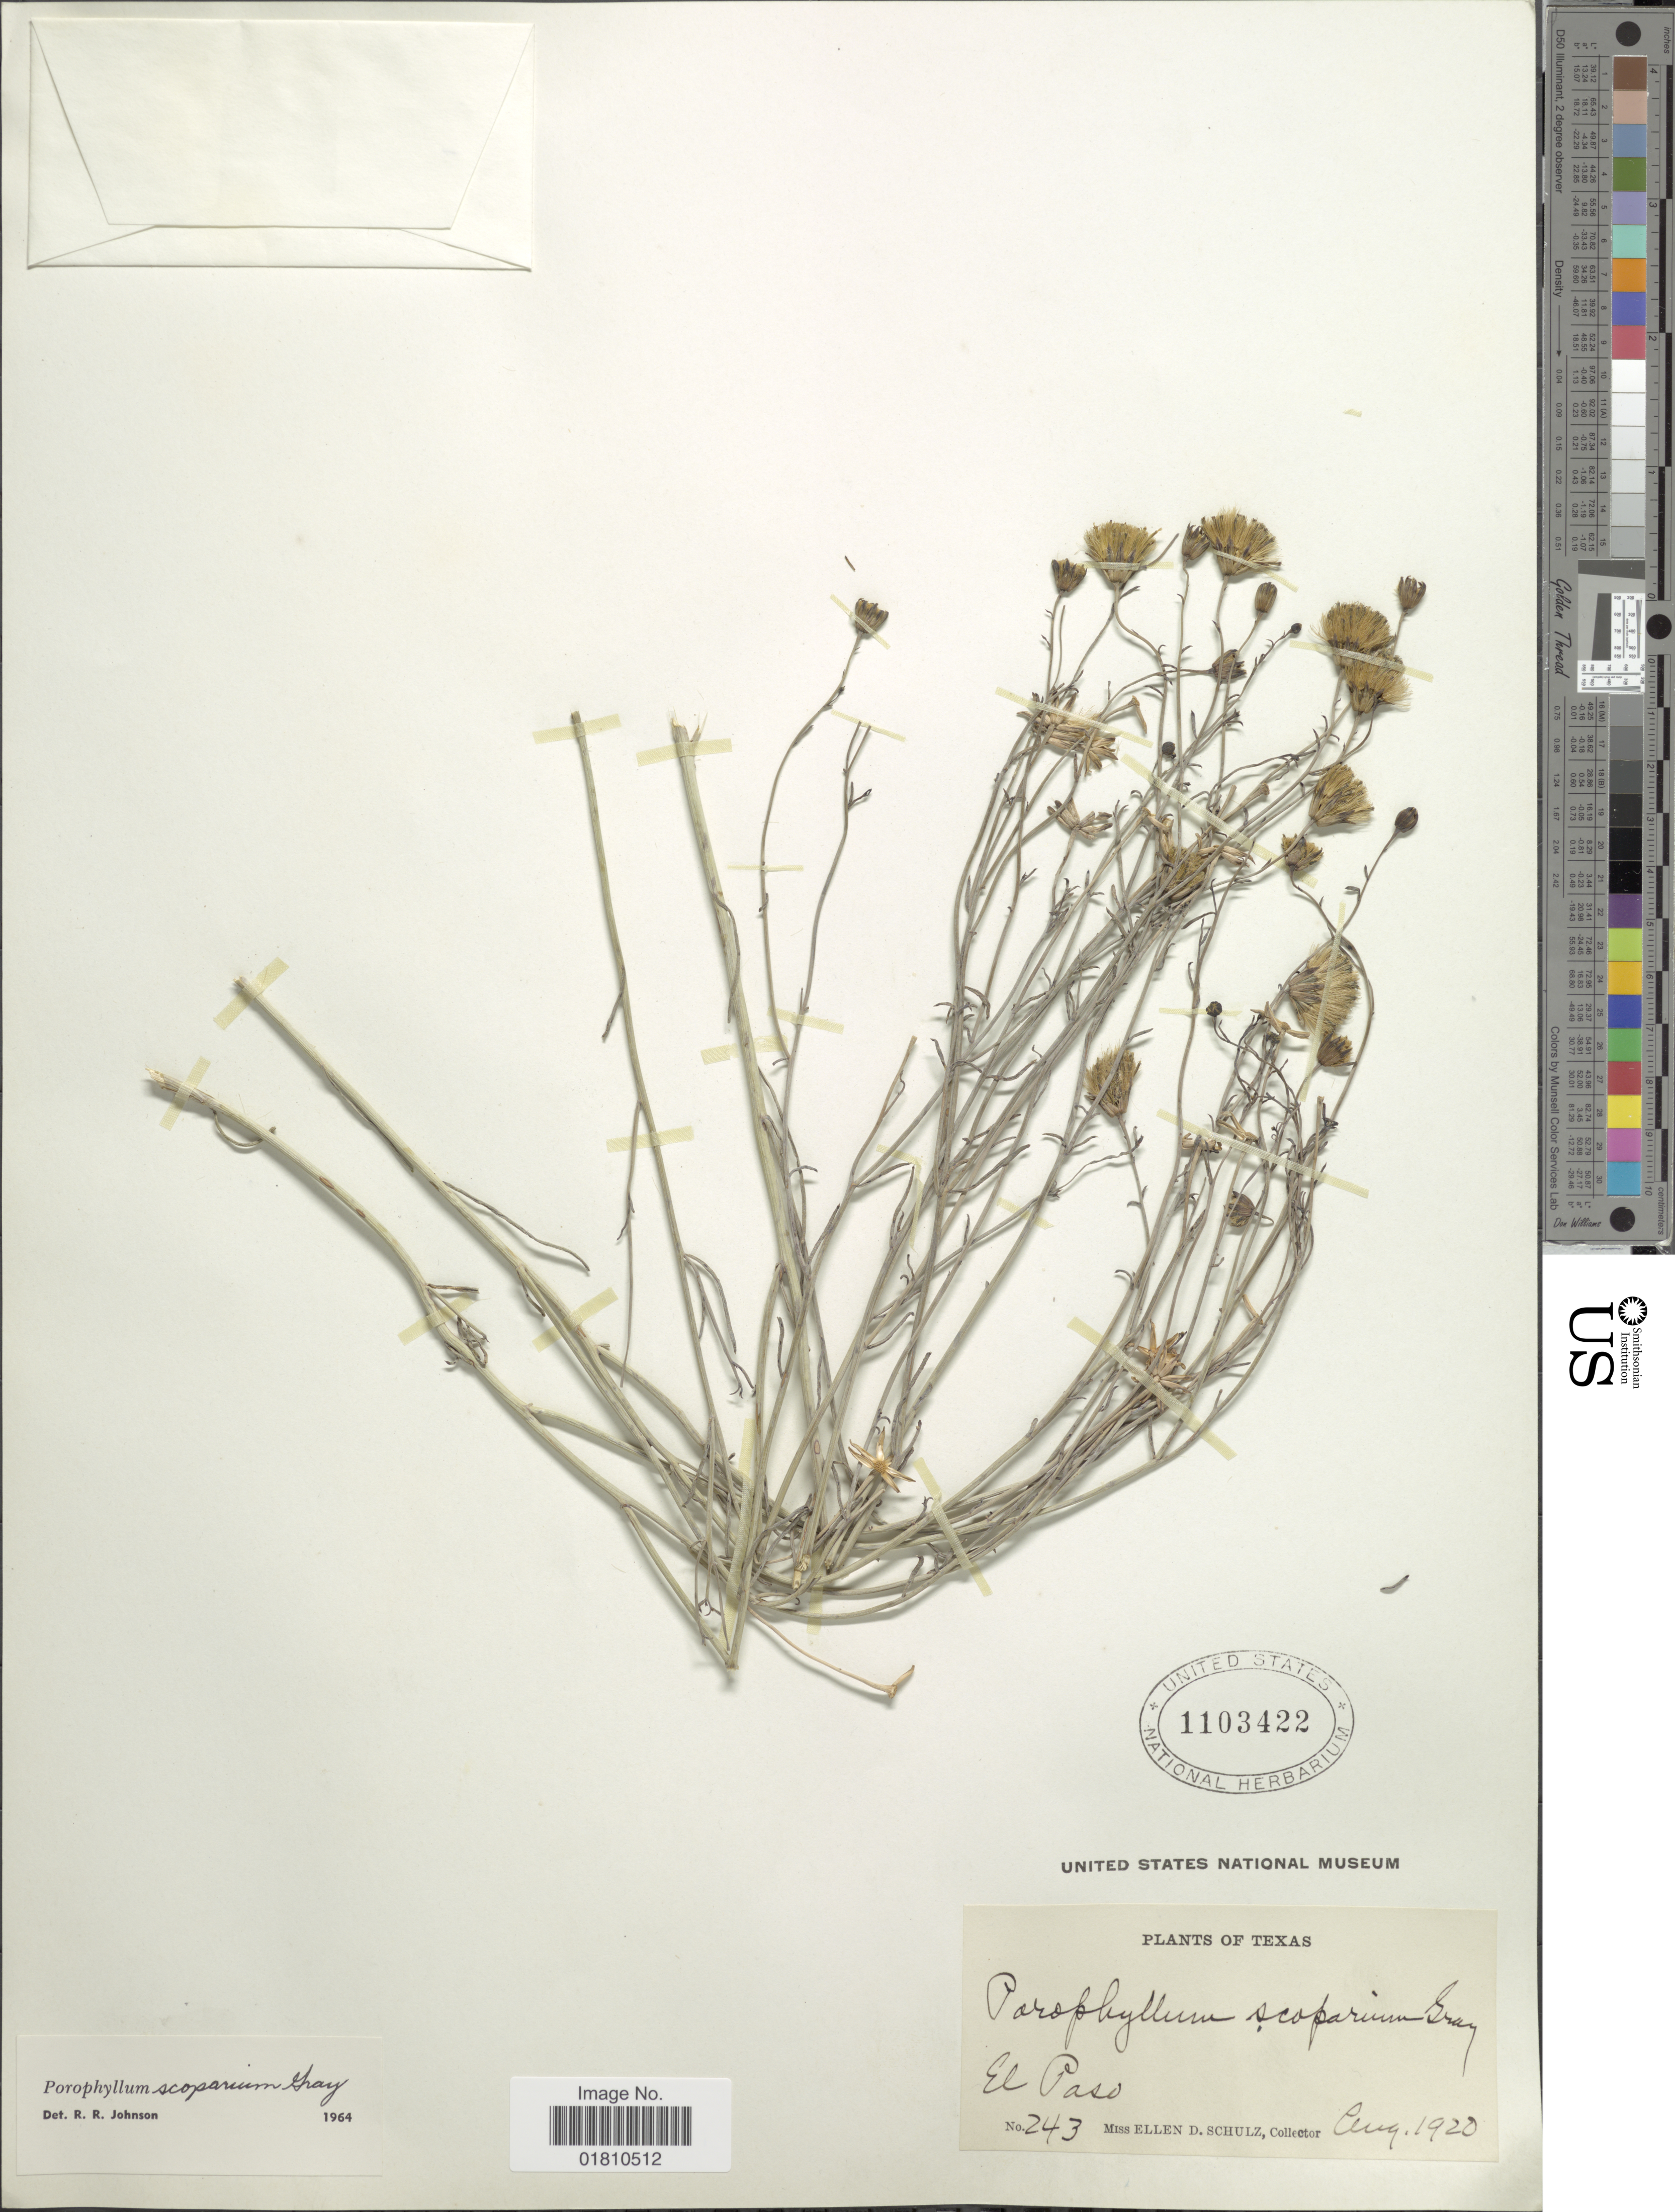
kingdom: Plantae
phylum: Tracheophyta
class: Magnoliopsida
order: Asterales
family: Asteraceae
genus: Porophyllum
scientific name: Porophyllum scoparium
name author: A. Gray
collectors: E. D. Schulz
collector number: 243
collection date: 1920-08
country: United States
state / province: Texas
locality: El Paso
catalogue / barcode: US 1103422